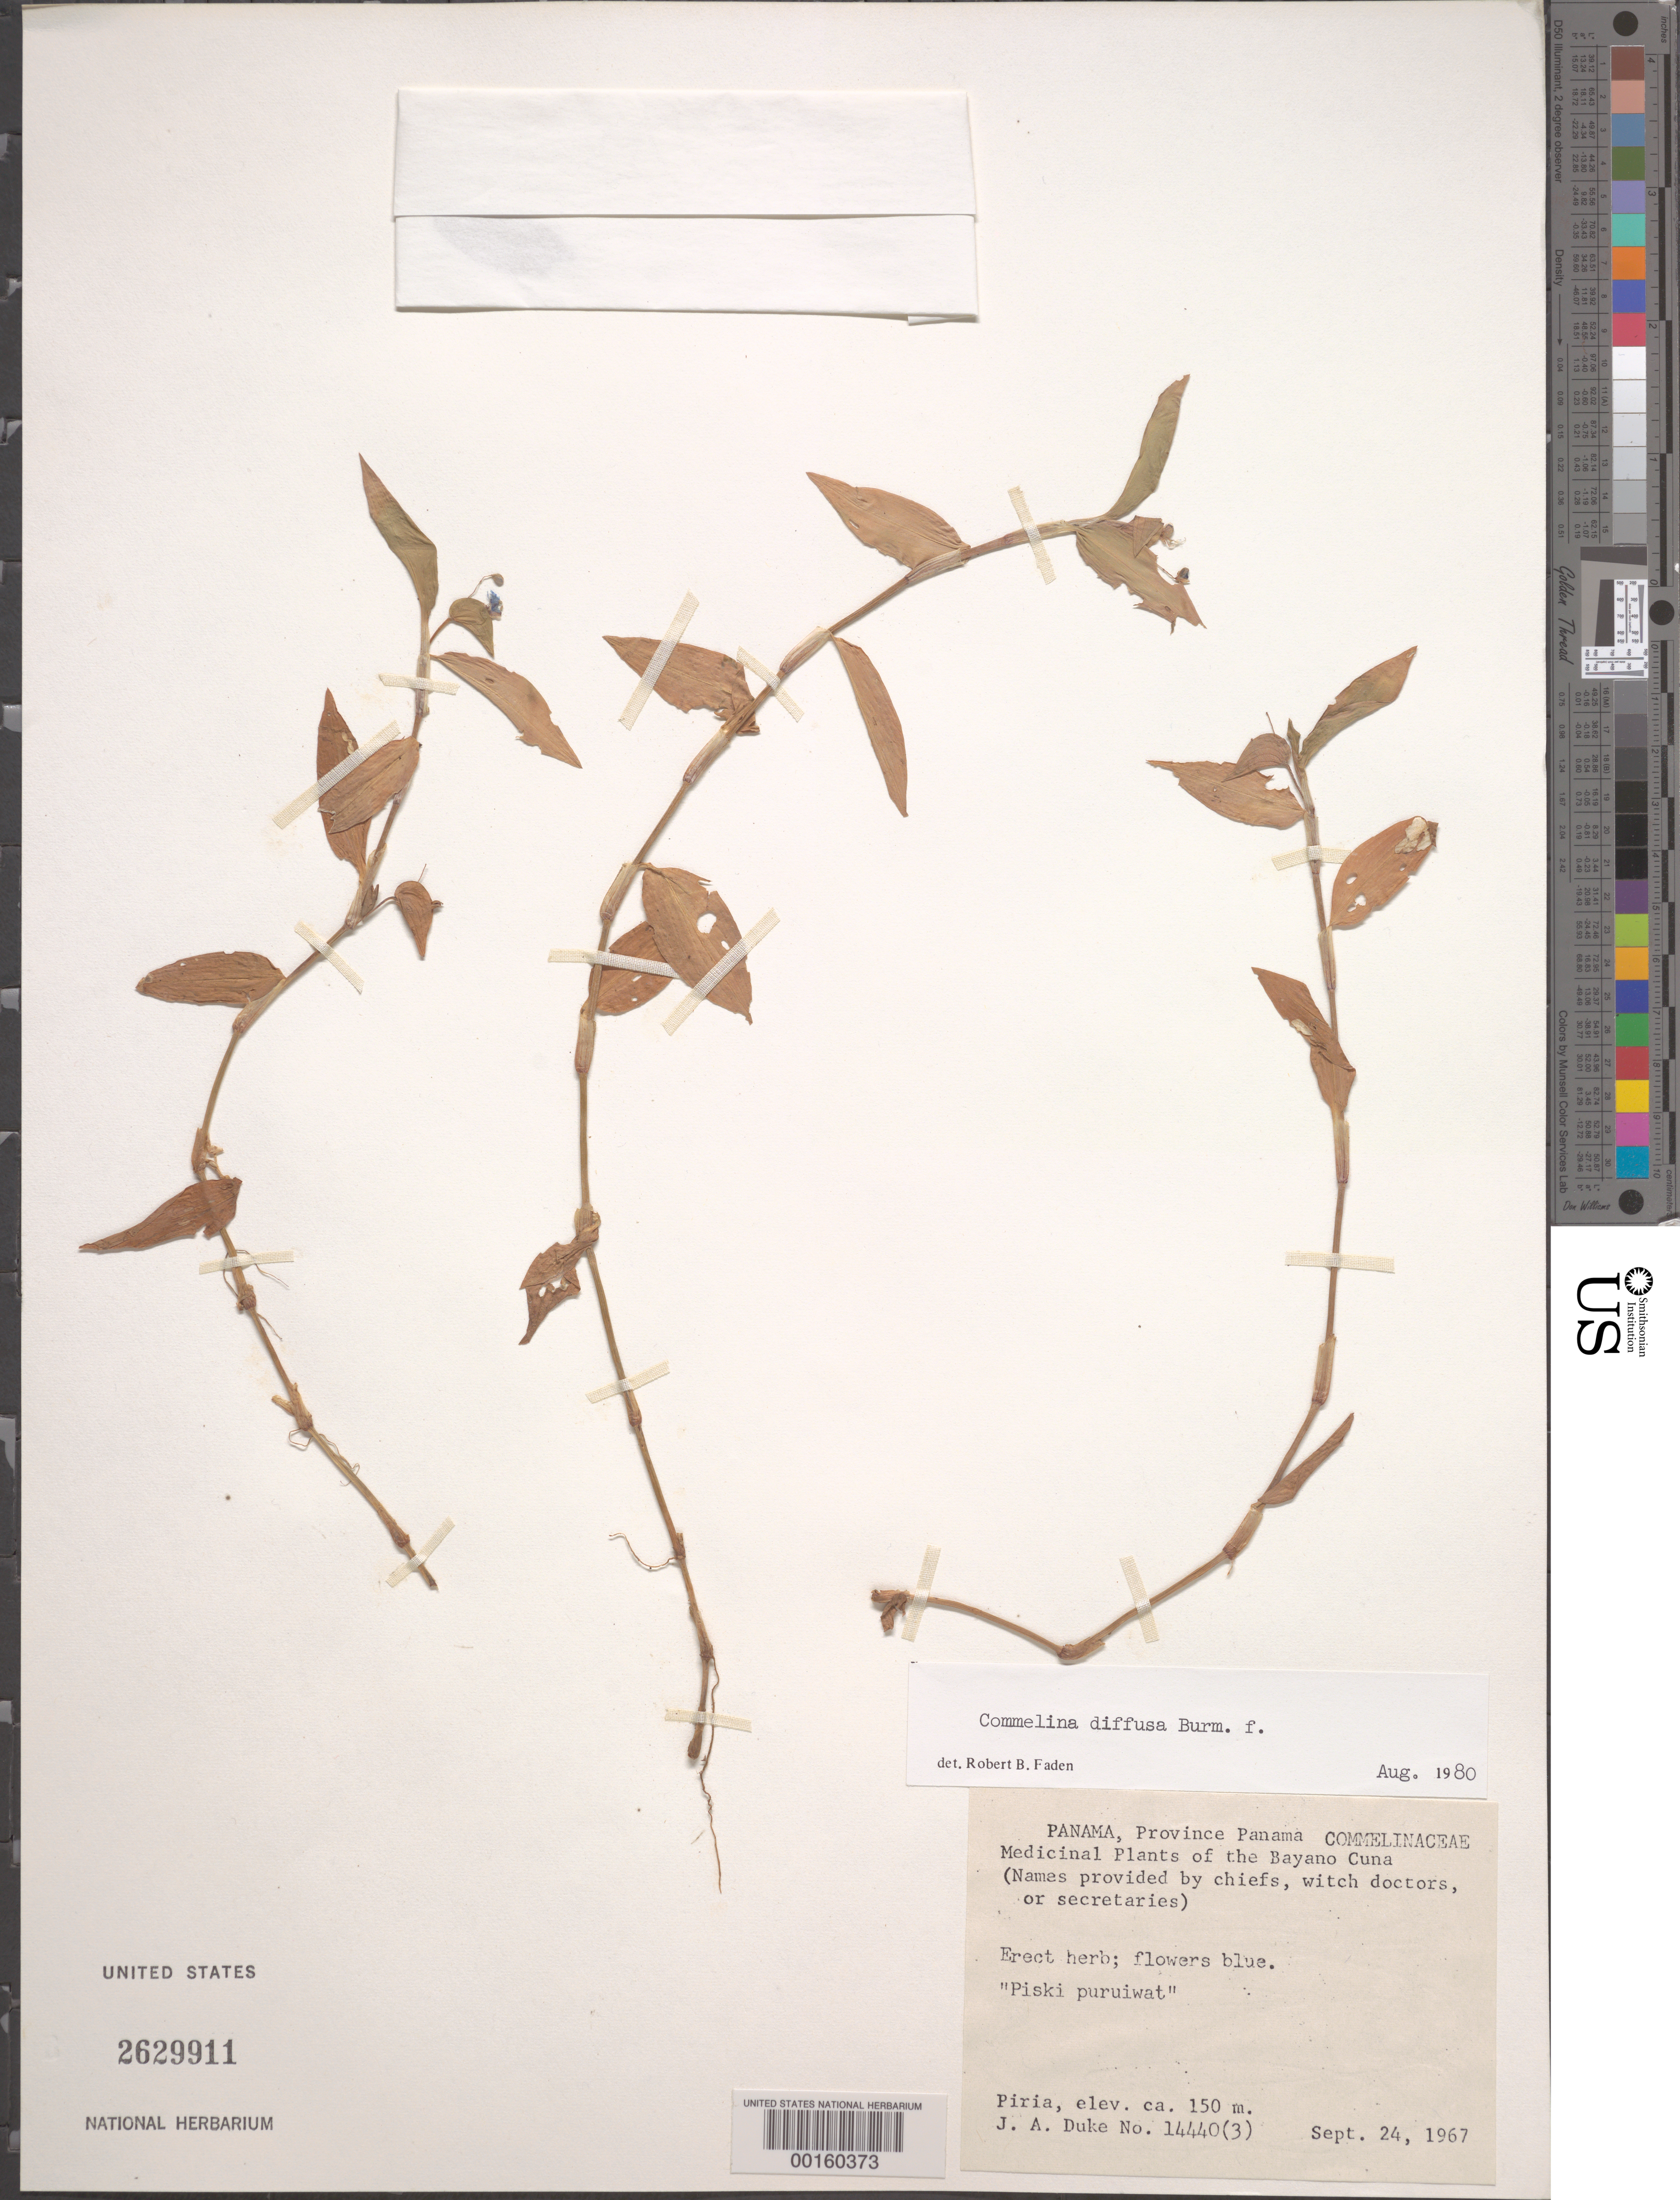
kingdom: Plantae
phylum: Tracheophyta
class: Liliopsida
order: Commelinales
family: Commelinaceae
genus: Commelina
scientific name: Commelina diffusa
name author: Burm. f.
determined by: Faden, Robert B., (US), Smithsonian Institution - National Museum of Natural History (UNITED STATES)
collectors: J. A. Duke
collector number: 14440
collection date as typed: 24 Sep 1967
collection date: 1967-09-24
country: Panama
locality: Bayano Cuna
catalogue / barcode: US 2629911